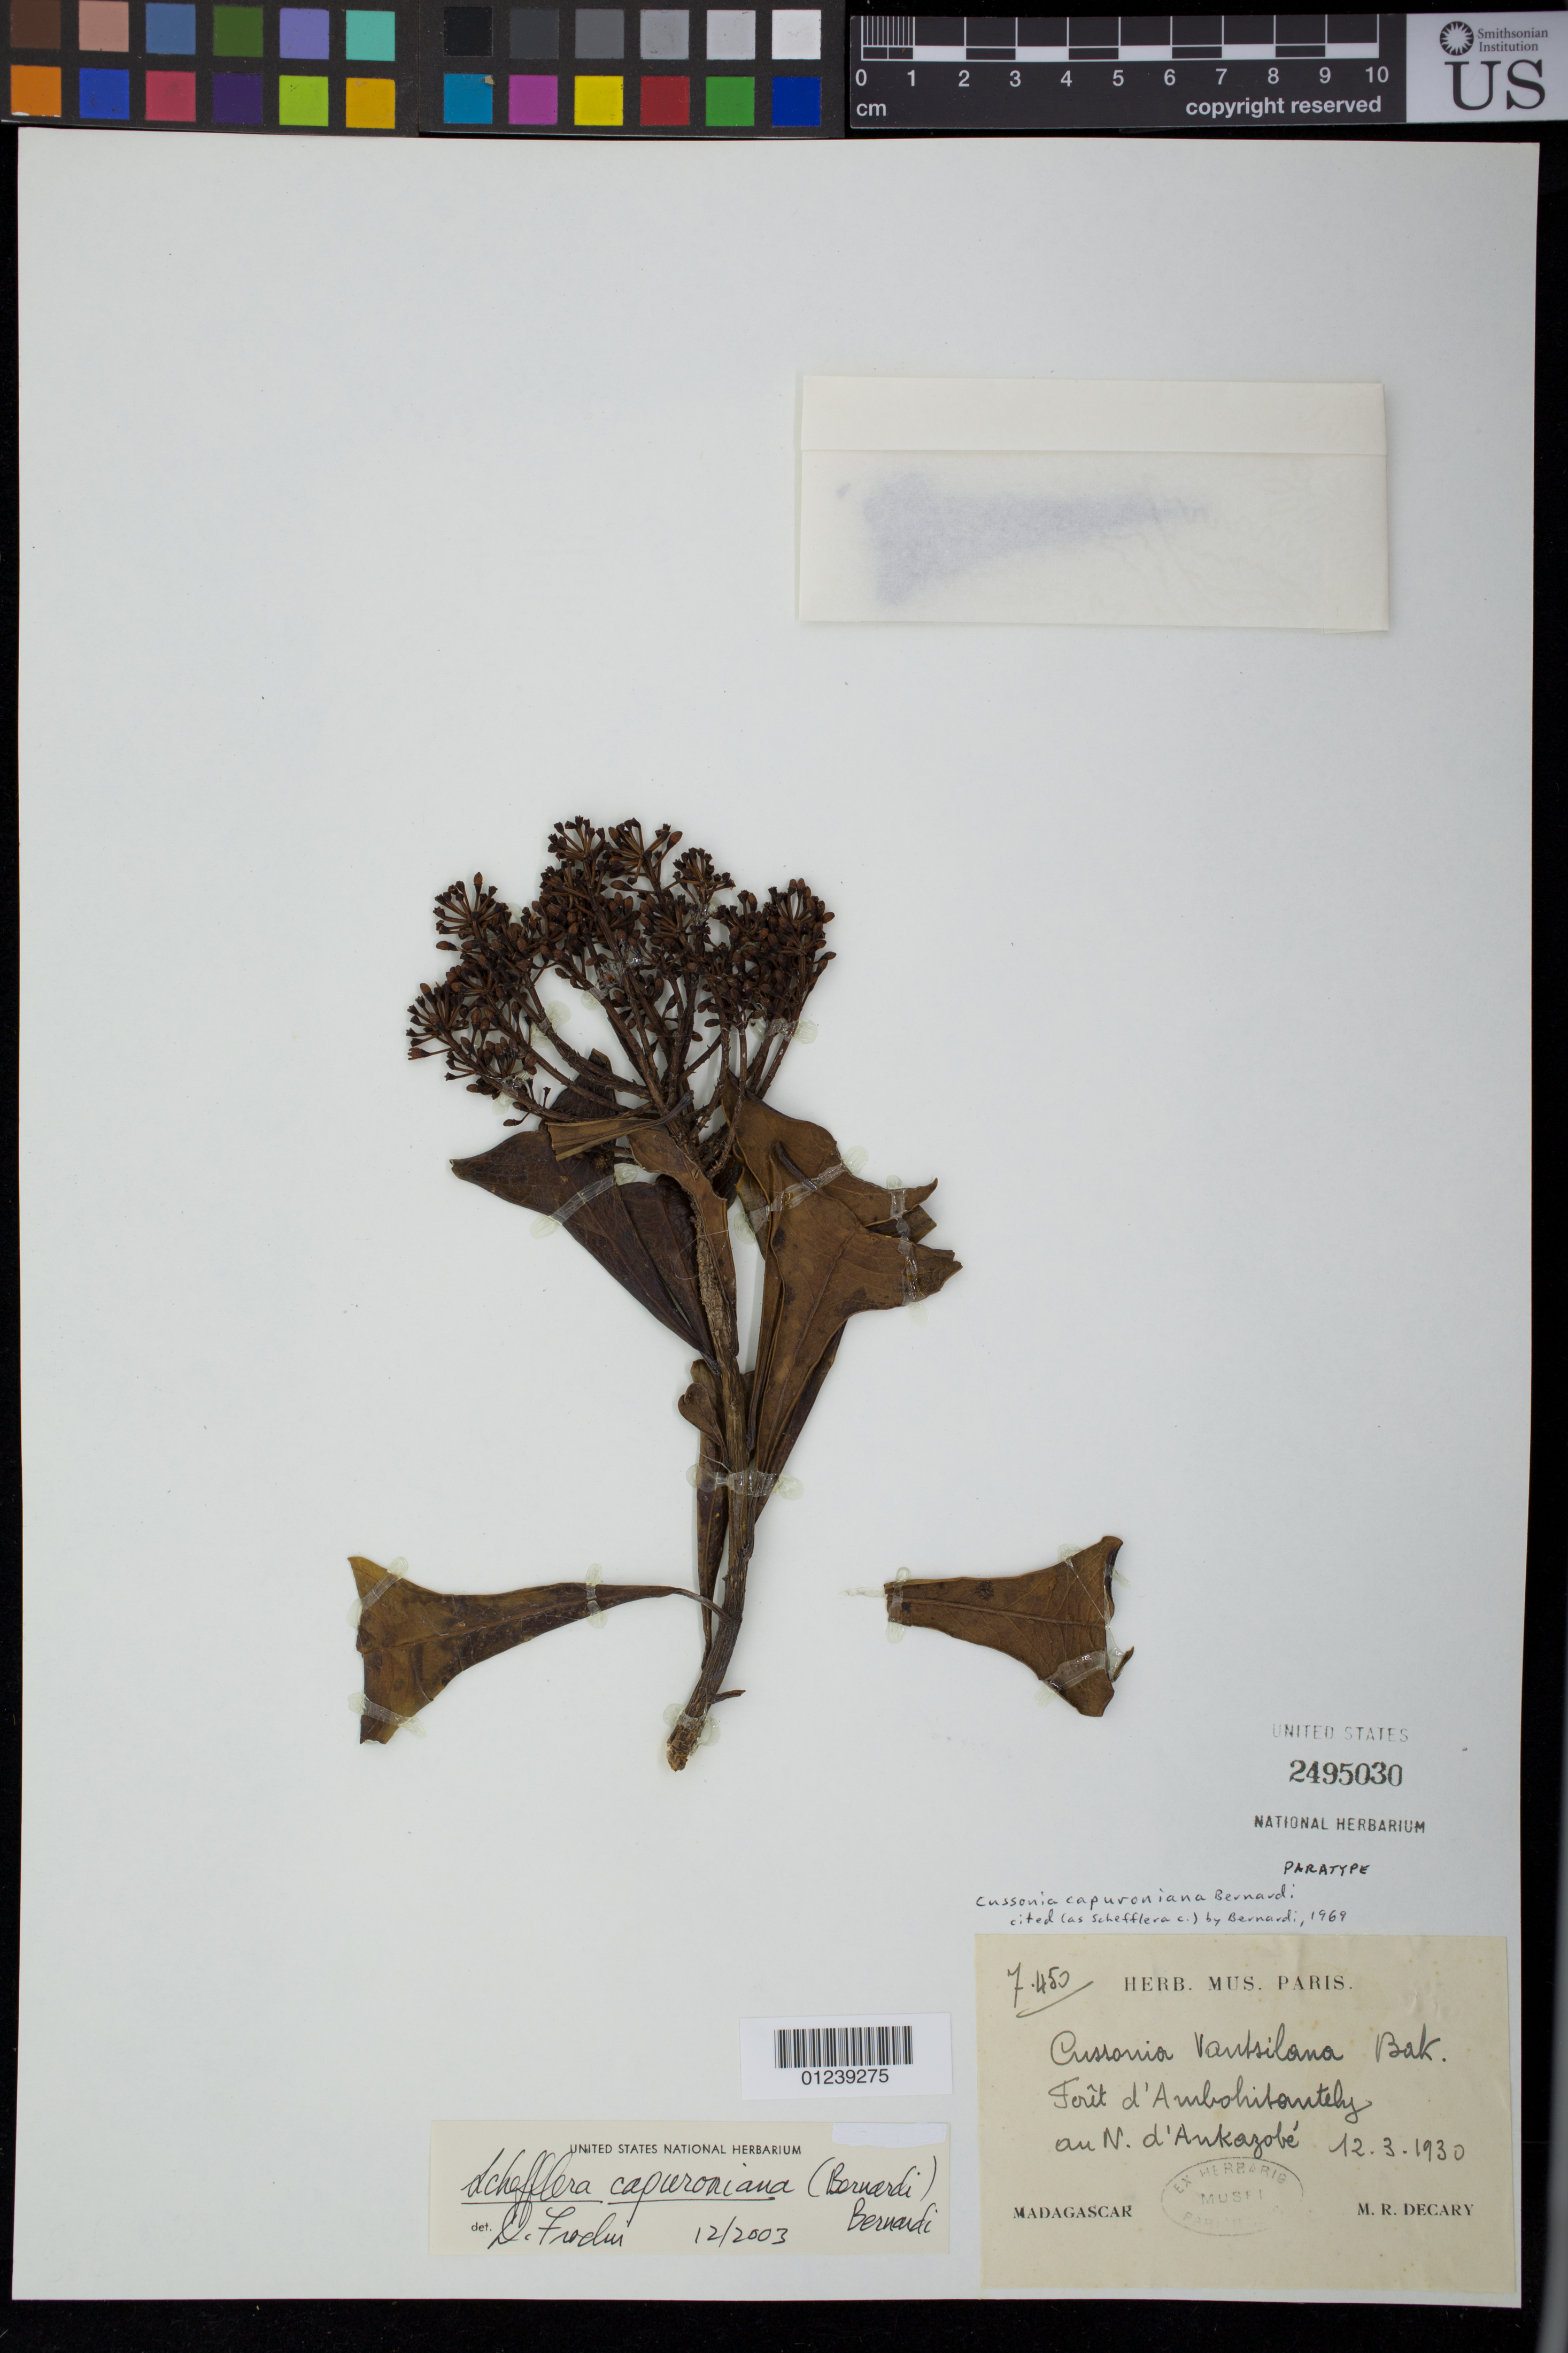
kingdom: Plantae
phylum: Tracheophyta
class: Magnoliopsida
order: Apiales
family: Araliaceae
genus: Schefflera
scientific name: Schefflera capuroniana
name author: Bernardi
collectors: M. Decary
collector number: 7450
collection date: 1930-03-12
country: Madagascar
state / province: Analamanga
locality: Foret d'Ambohitantely an N. d'Ankazobe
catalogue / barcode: US 2495030